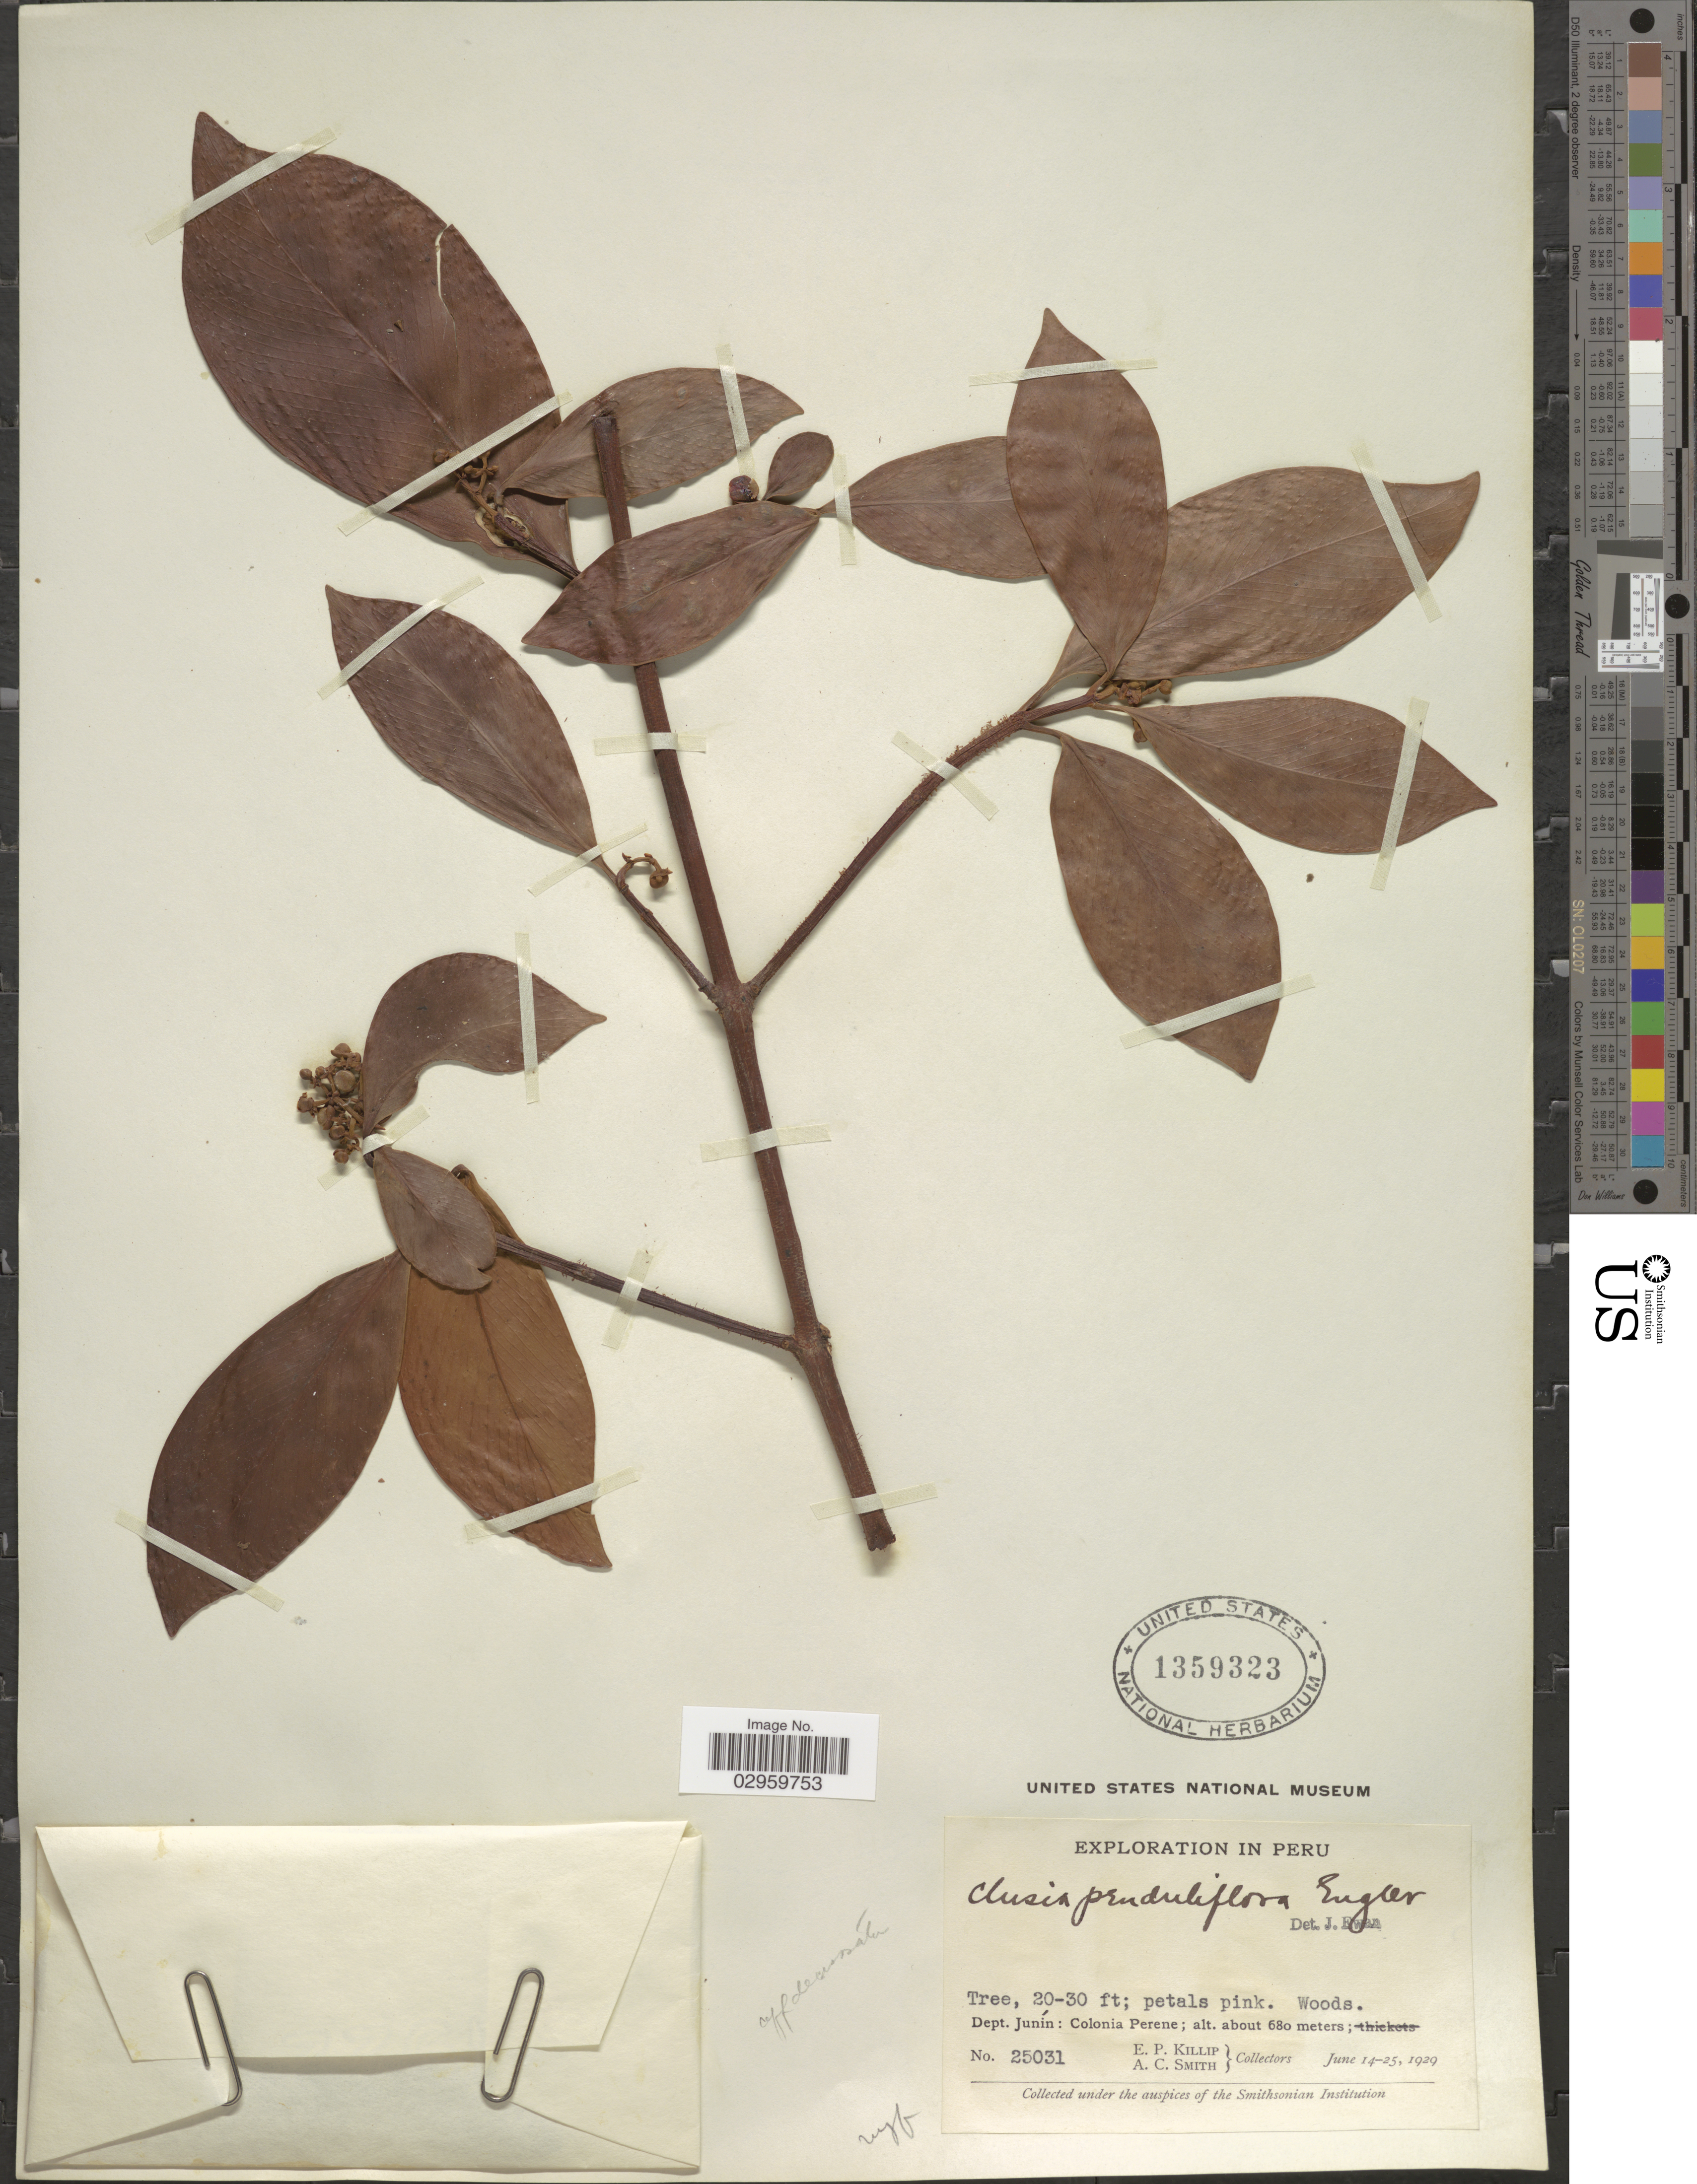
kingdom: Plantae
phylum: Tracheophyta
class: Magnoliopsida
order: Malpighiales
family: Clusiaceae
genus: Clusia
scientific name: Clusia penduliflora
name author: Engl.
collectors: E. P. Killip & A. C. Smith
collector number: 25031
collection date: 1929-06-14/1929-06-25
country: Peru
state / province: Junín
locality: Dept. Junín: Colonia Perene.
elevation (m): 680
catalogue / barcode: US 1359323